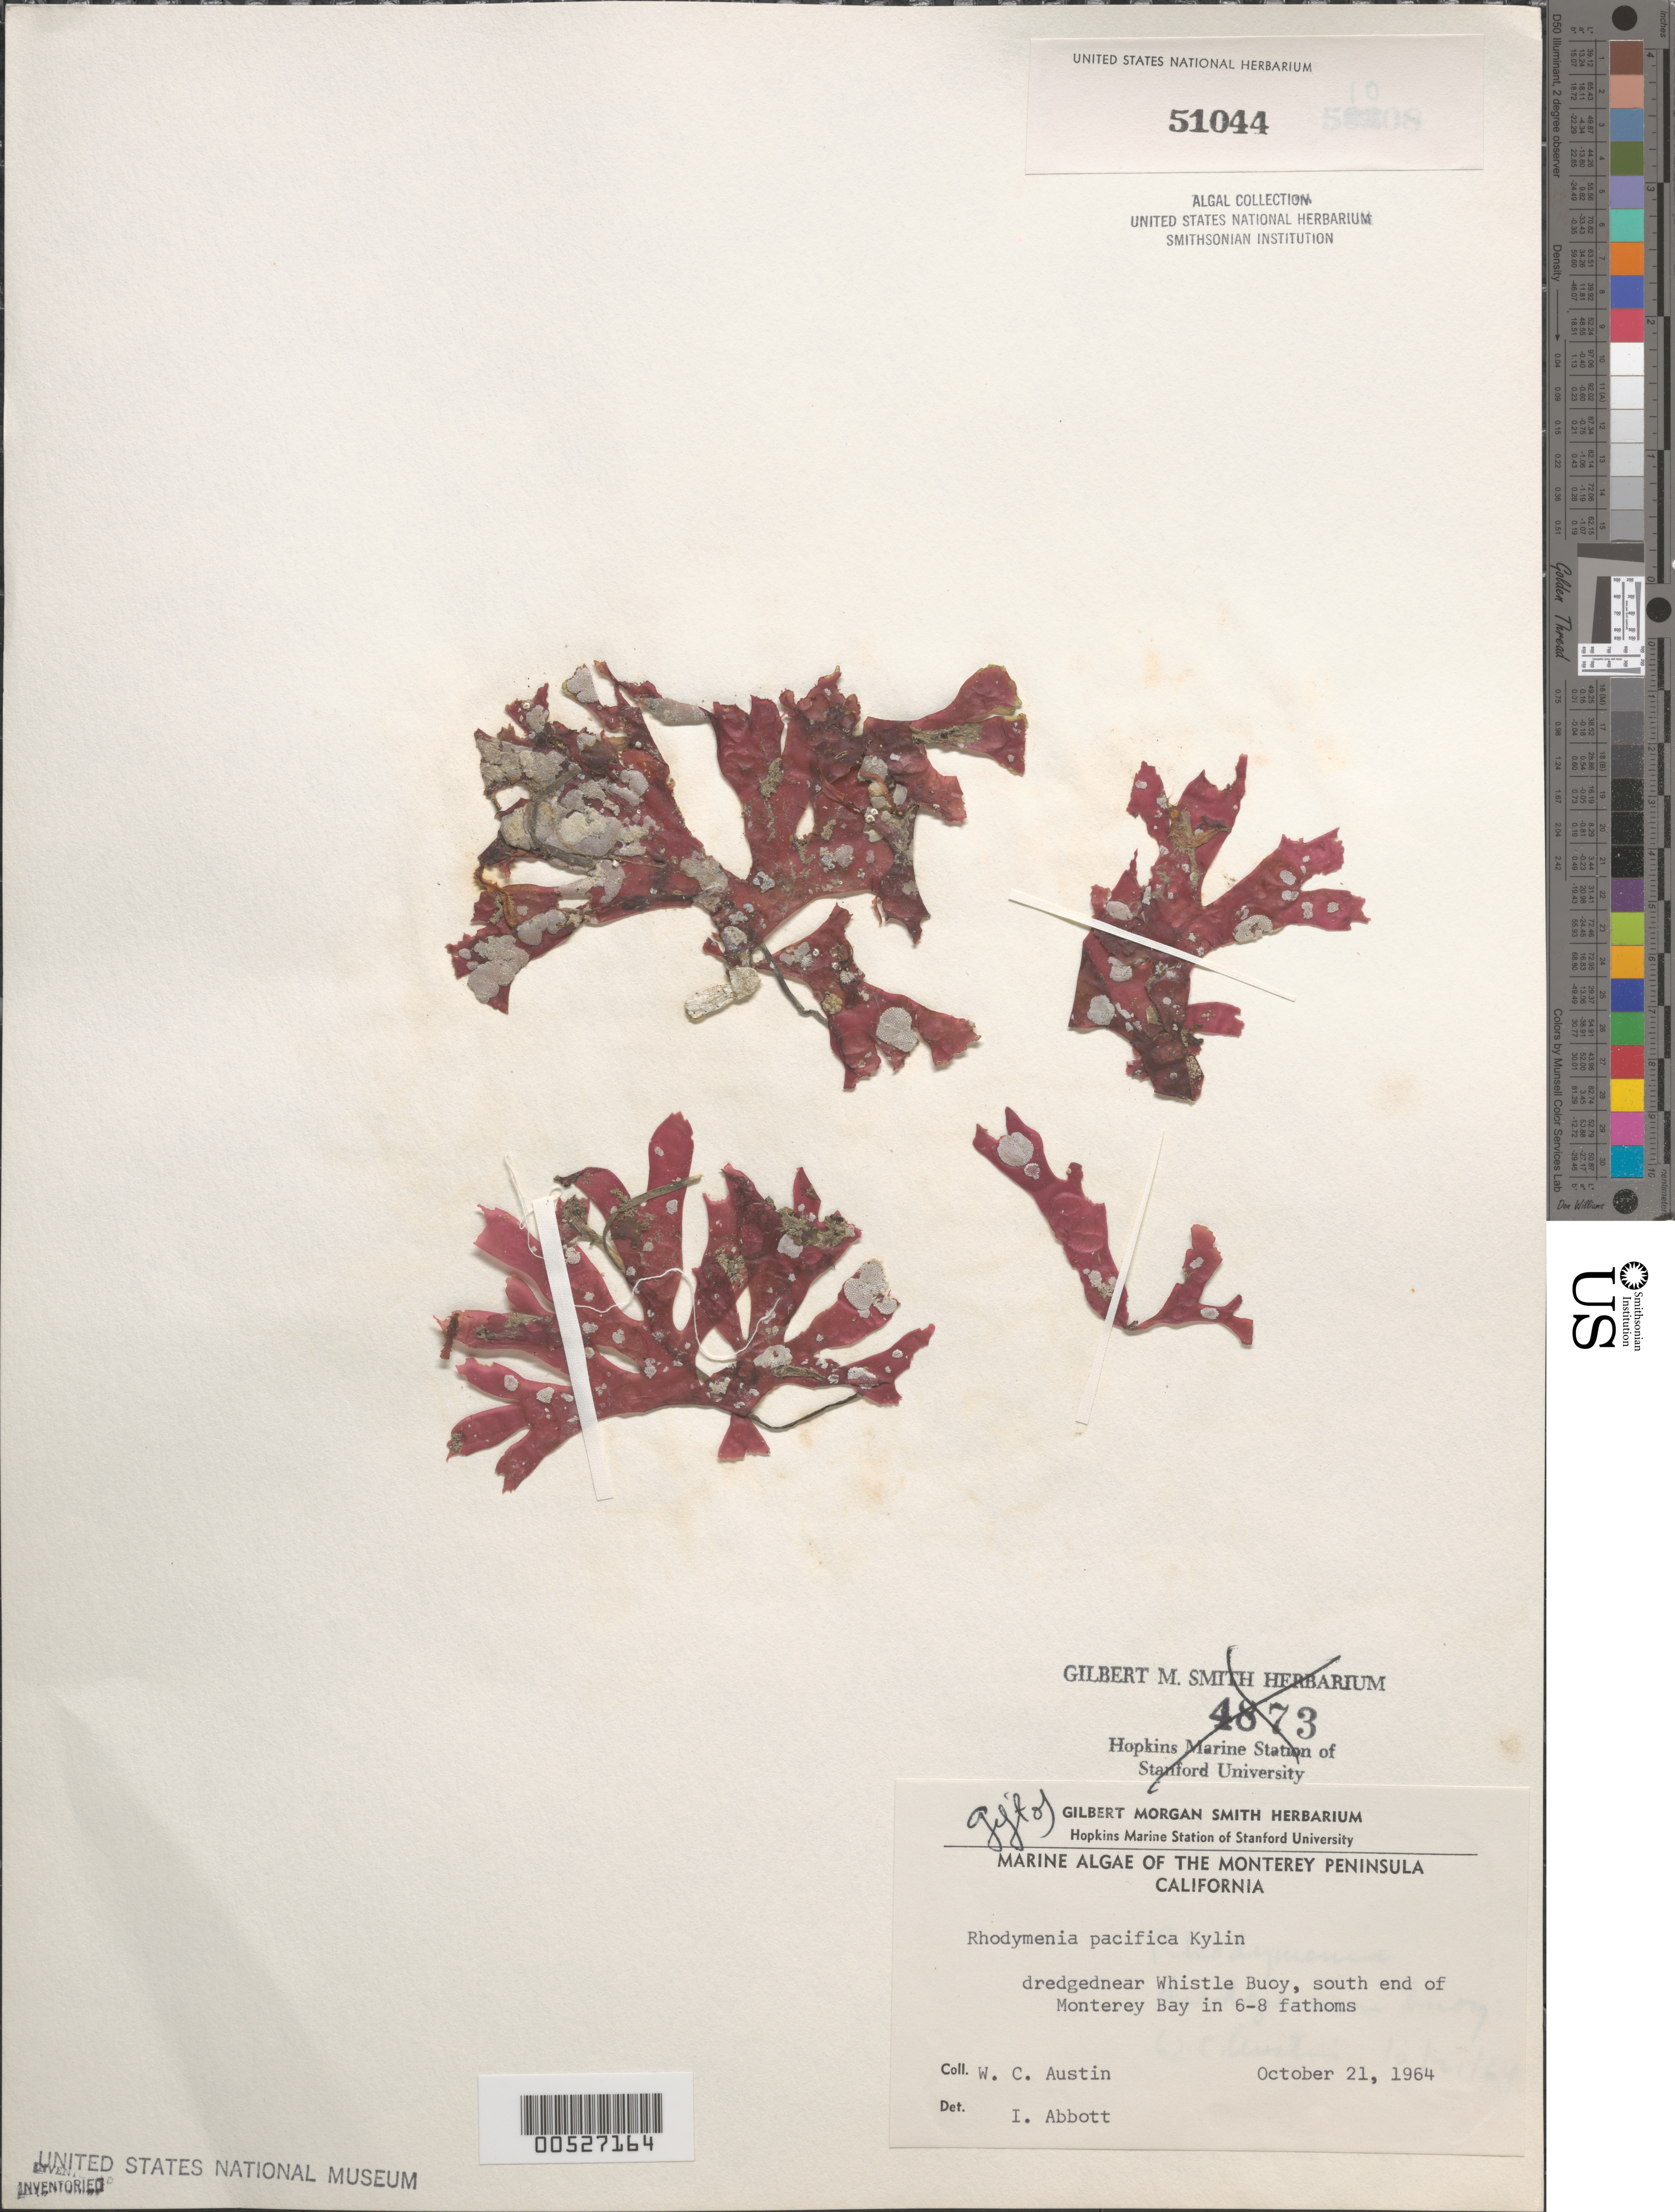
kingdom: Plantae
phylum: Rhodophyta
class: Florideophyceae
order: Rhodymeniales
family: Rhodymeniaceae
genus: Rhodymenia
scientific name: Rhodymenia pacifica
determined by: Abbott, Isabella A.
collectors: W. Austin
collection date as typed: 21 Oct 1964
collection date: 1964-10-21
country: United States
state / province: California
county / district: Monterey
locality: Monterey Bay, near whistle buoy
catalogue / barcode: US 51044